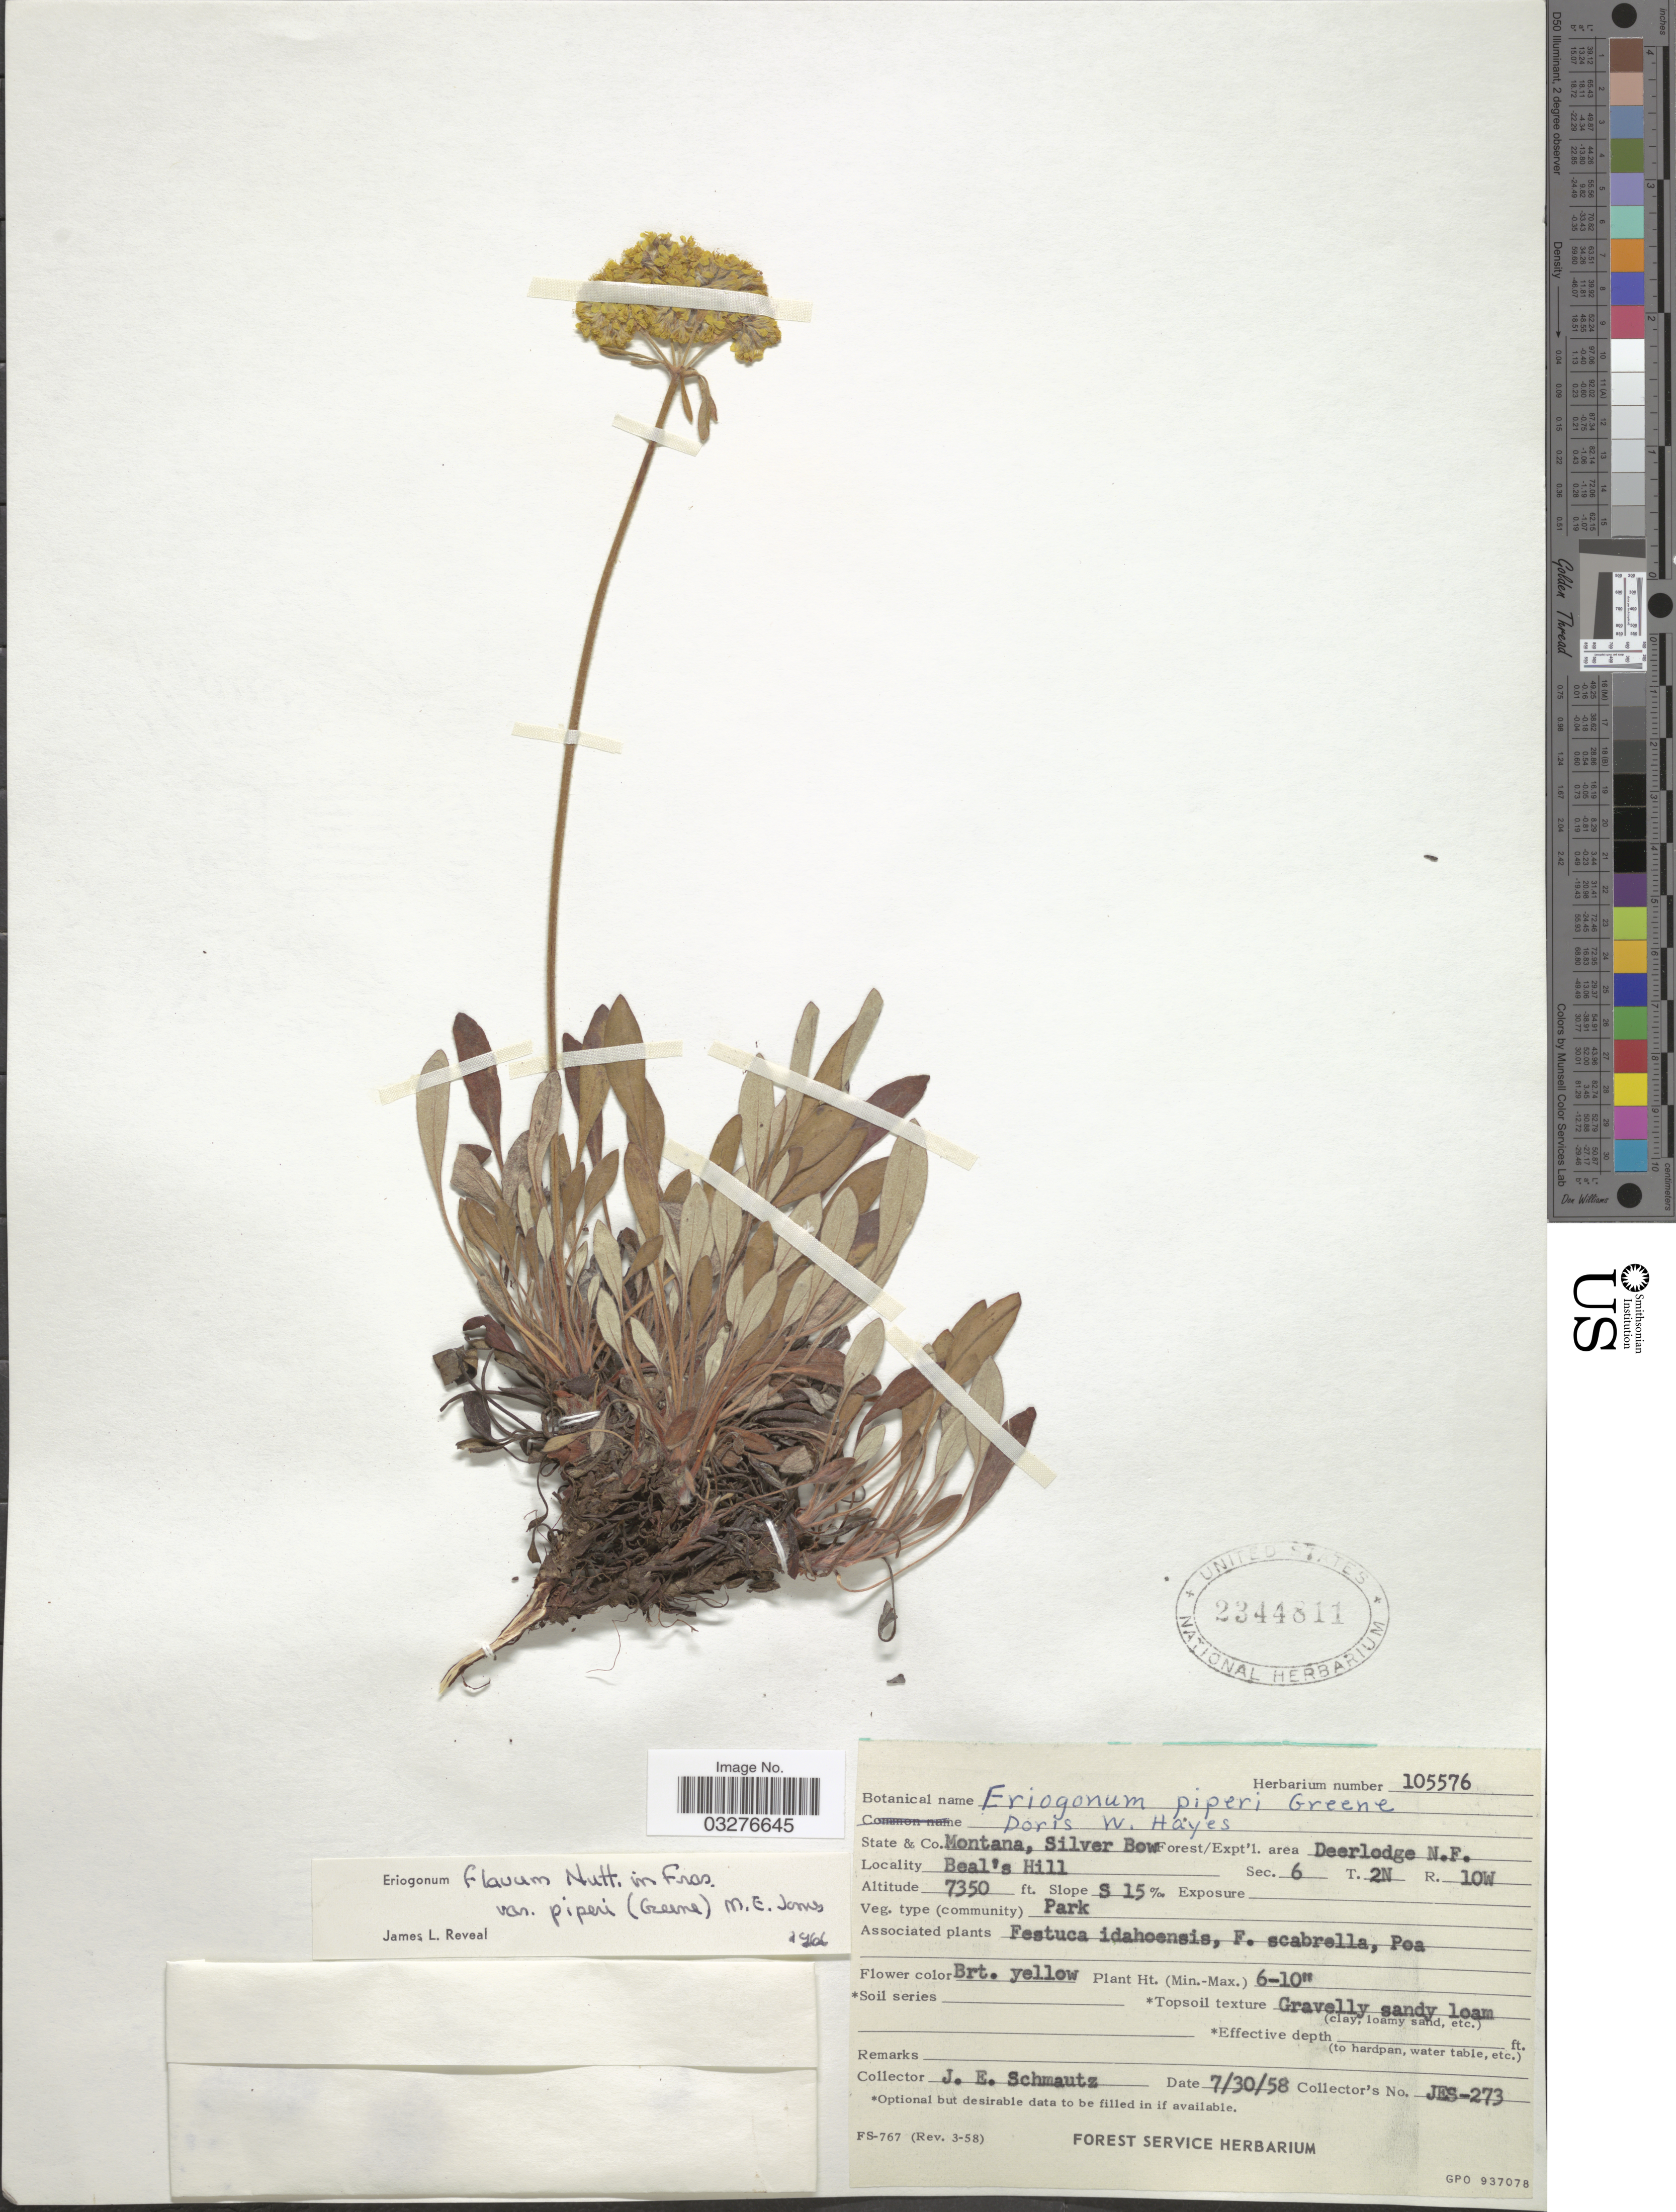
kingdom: Plantae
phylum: Tracheophyta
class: Magnoliopsida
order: Caryophyllales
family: Polygonaceae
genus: Eriogonum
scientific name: Eriogonum flavum var. piperi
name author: M.E. Jones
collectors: J. Schmautz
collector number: JES-273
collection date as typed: Transcribed d/m/y: 30/7/58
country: United States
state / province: Montana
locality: State & Co. Montana, Silver Bow, Dearldoge N.F., Beal's Hill, Sec. 6 T2N R10W.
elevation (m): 2240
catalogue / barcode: US 2344811